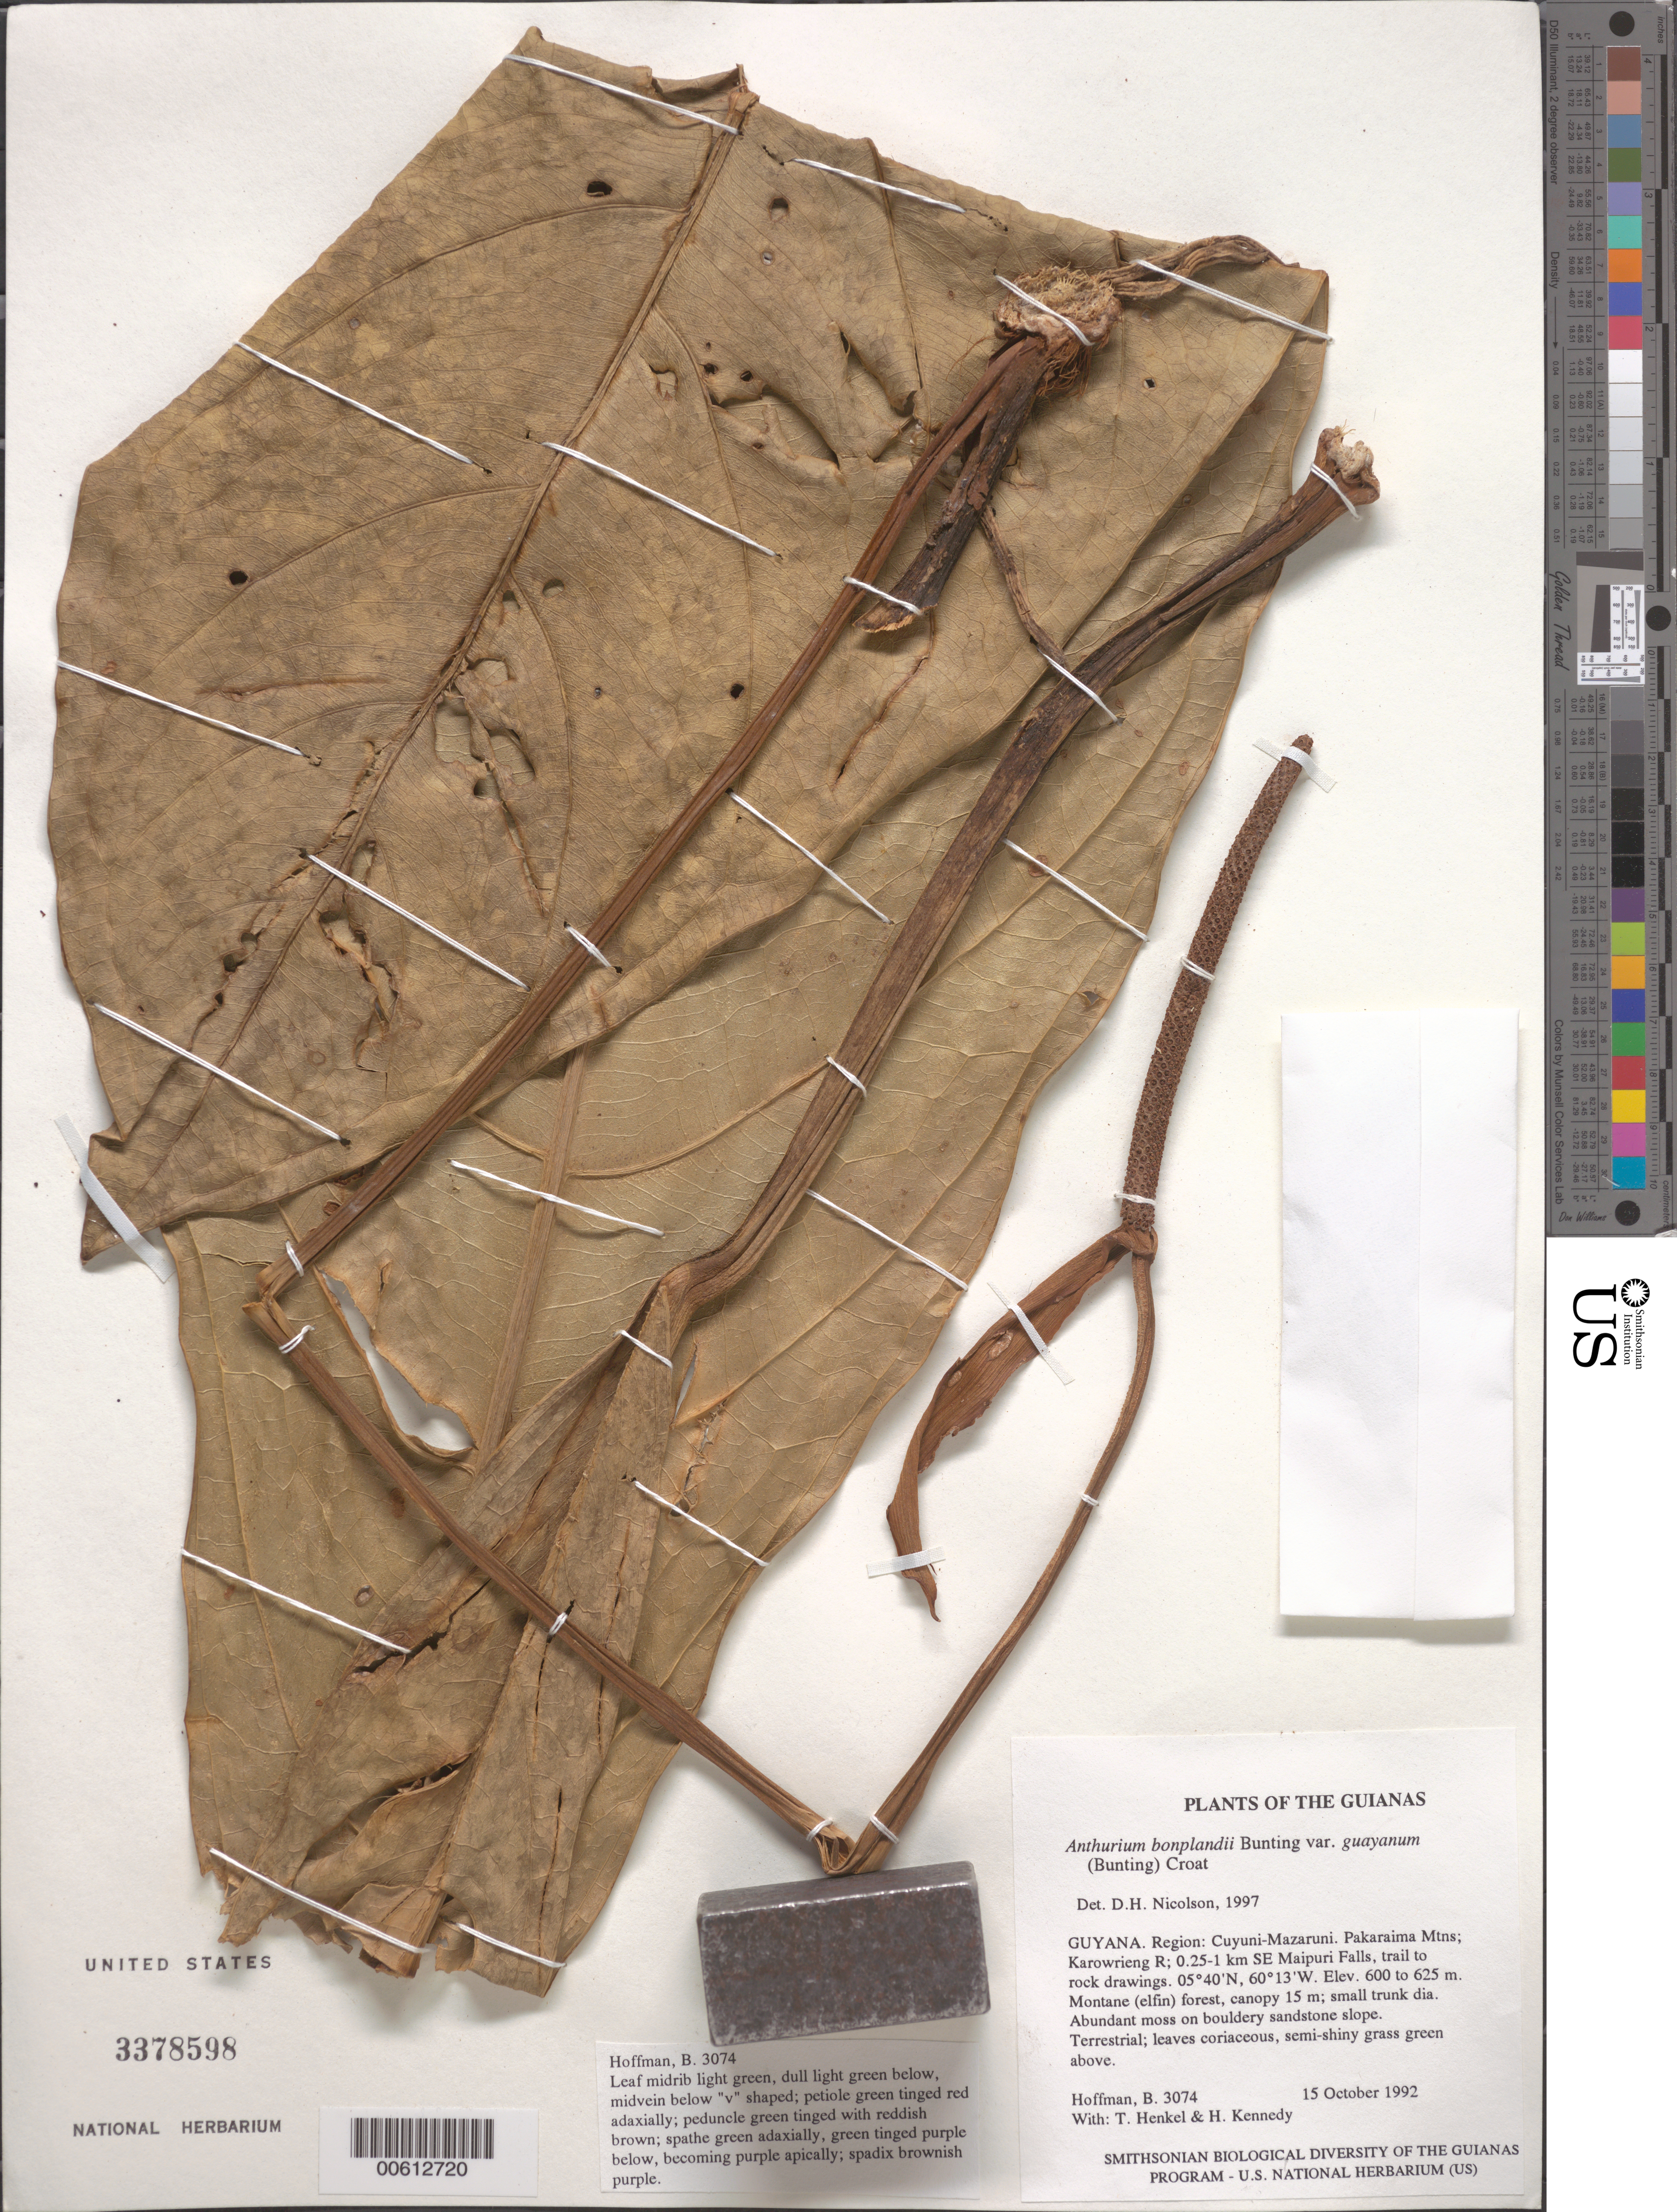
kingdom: Plantae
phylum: Tracheophyta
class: Liliopsida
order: Alismatales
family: Araceae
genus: Anthurium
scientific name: Anthurium bonplandii subsp. guayanum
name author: (G.S. Bunting) Croat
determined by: Nicolson, Dan H.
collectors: B. Hoffman, T. Henkel & H. Kennedy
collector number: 3074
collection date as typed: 15 October 1992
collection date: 1992-10-15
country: Guyana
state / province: Cuyuni-Mazaruni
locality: Pakaraima Mountains; Karowrieng River; 0.25-1 km SE of Maipuri Falls, trail to rock drawings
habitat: Montane (elfin) forest, canopy 15 m; small trunk dia. Abundant moss on bouldery sandstone slope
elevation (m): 600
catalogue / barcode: US 3378598